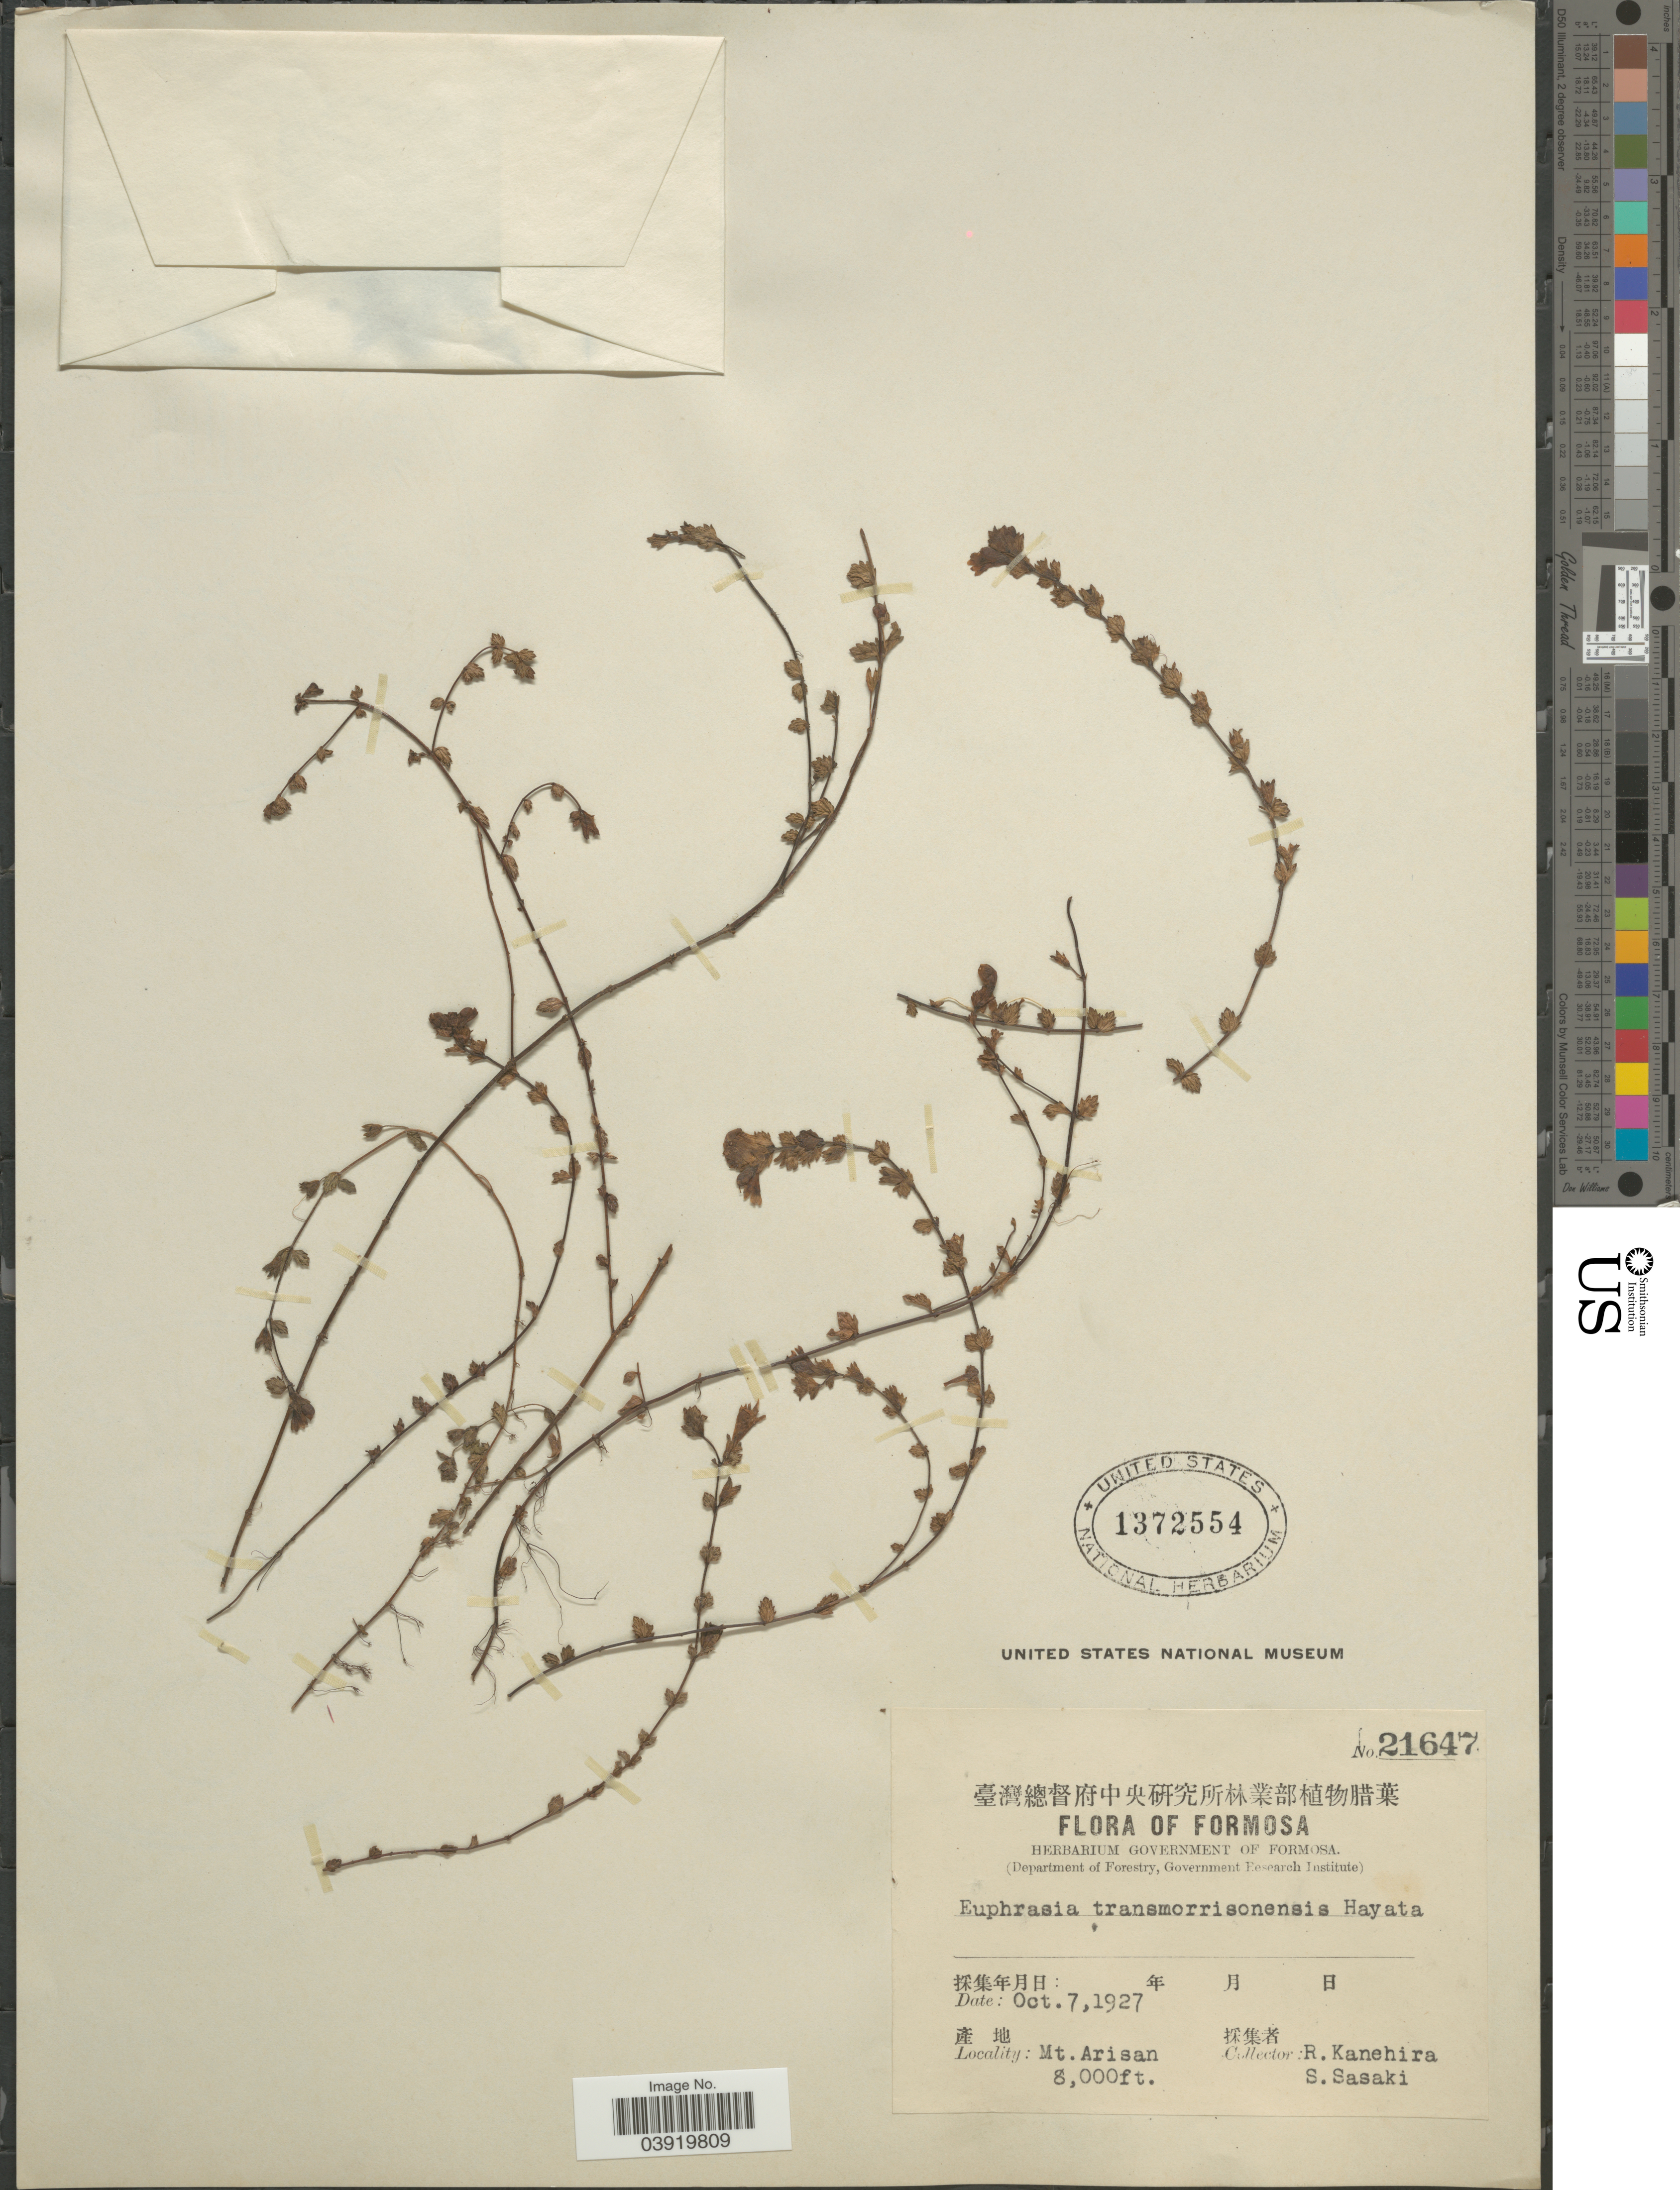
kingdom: Plantae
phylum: Tracheophyta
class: Magnoliopsida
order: Lamiales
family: Orobanchaceae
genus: Euphrasia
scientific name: Euphrasia transmorrisonensis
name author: Hayata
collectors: R. Kanehira & S. Sasaki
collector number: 21647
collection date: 1927-10-07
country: Taiwan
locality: Formosa. Mt. Arisan.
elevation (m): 2438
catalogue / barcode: US 1372554